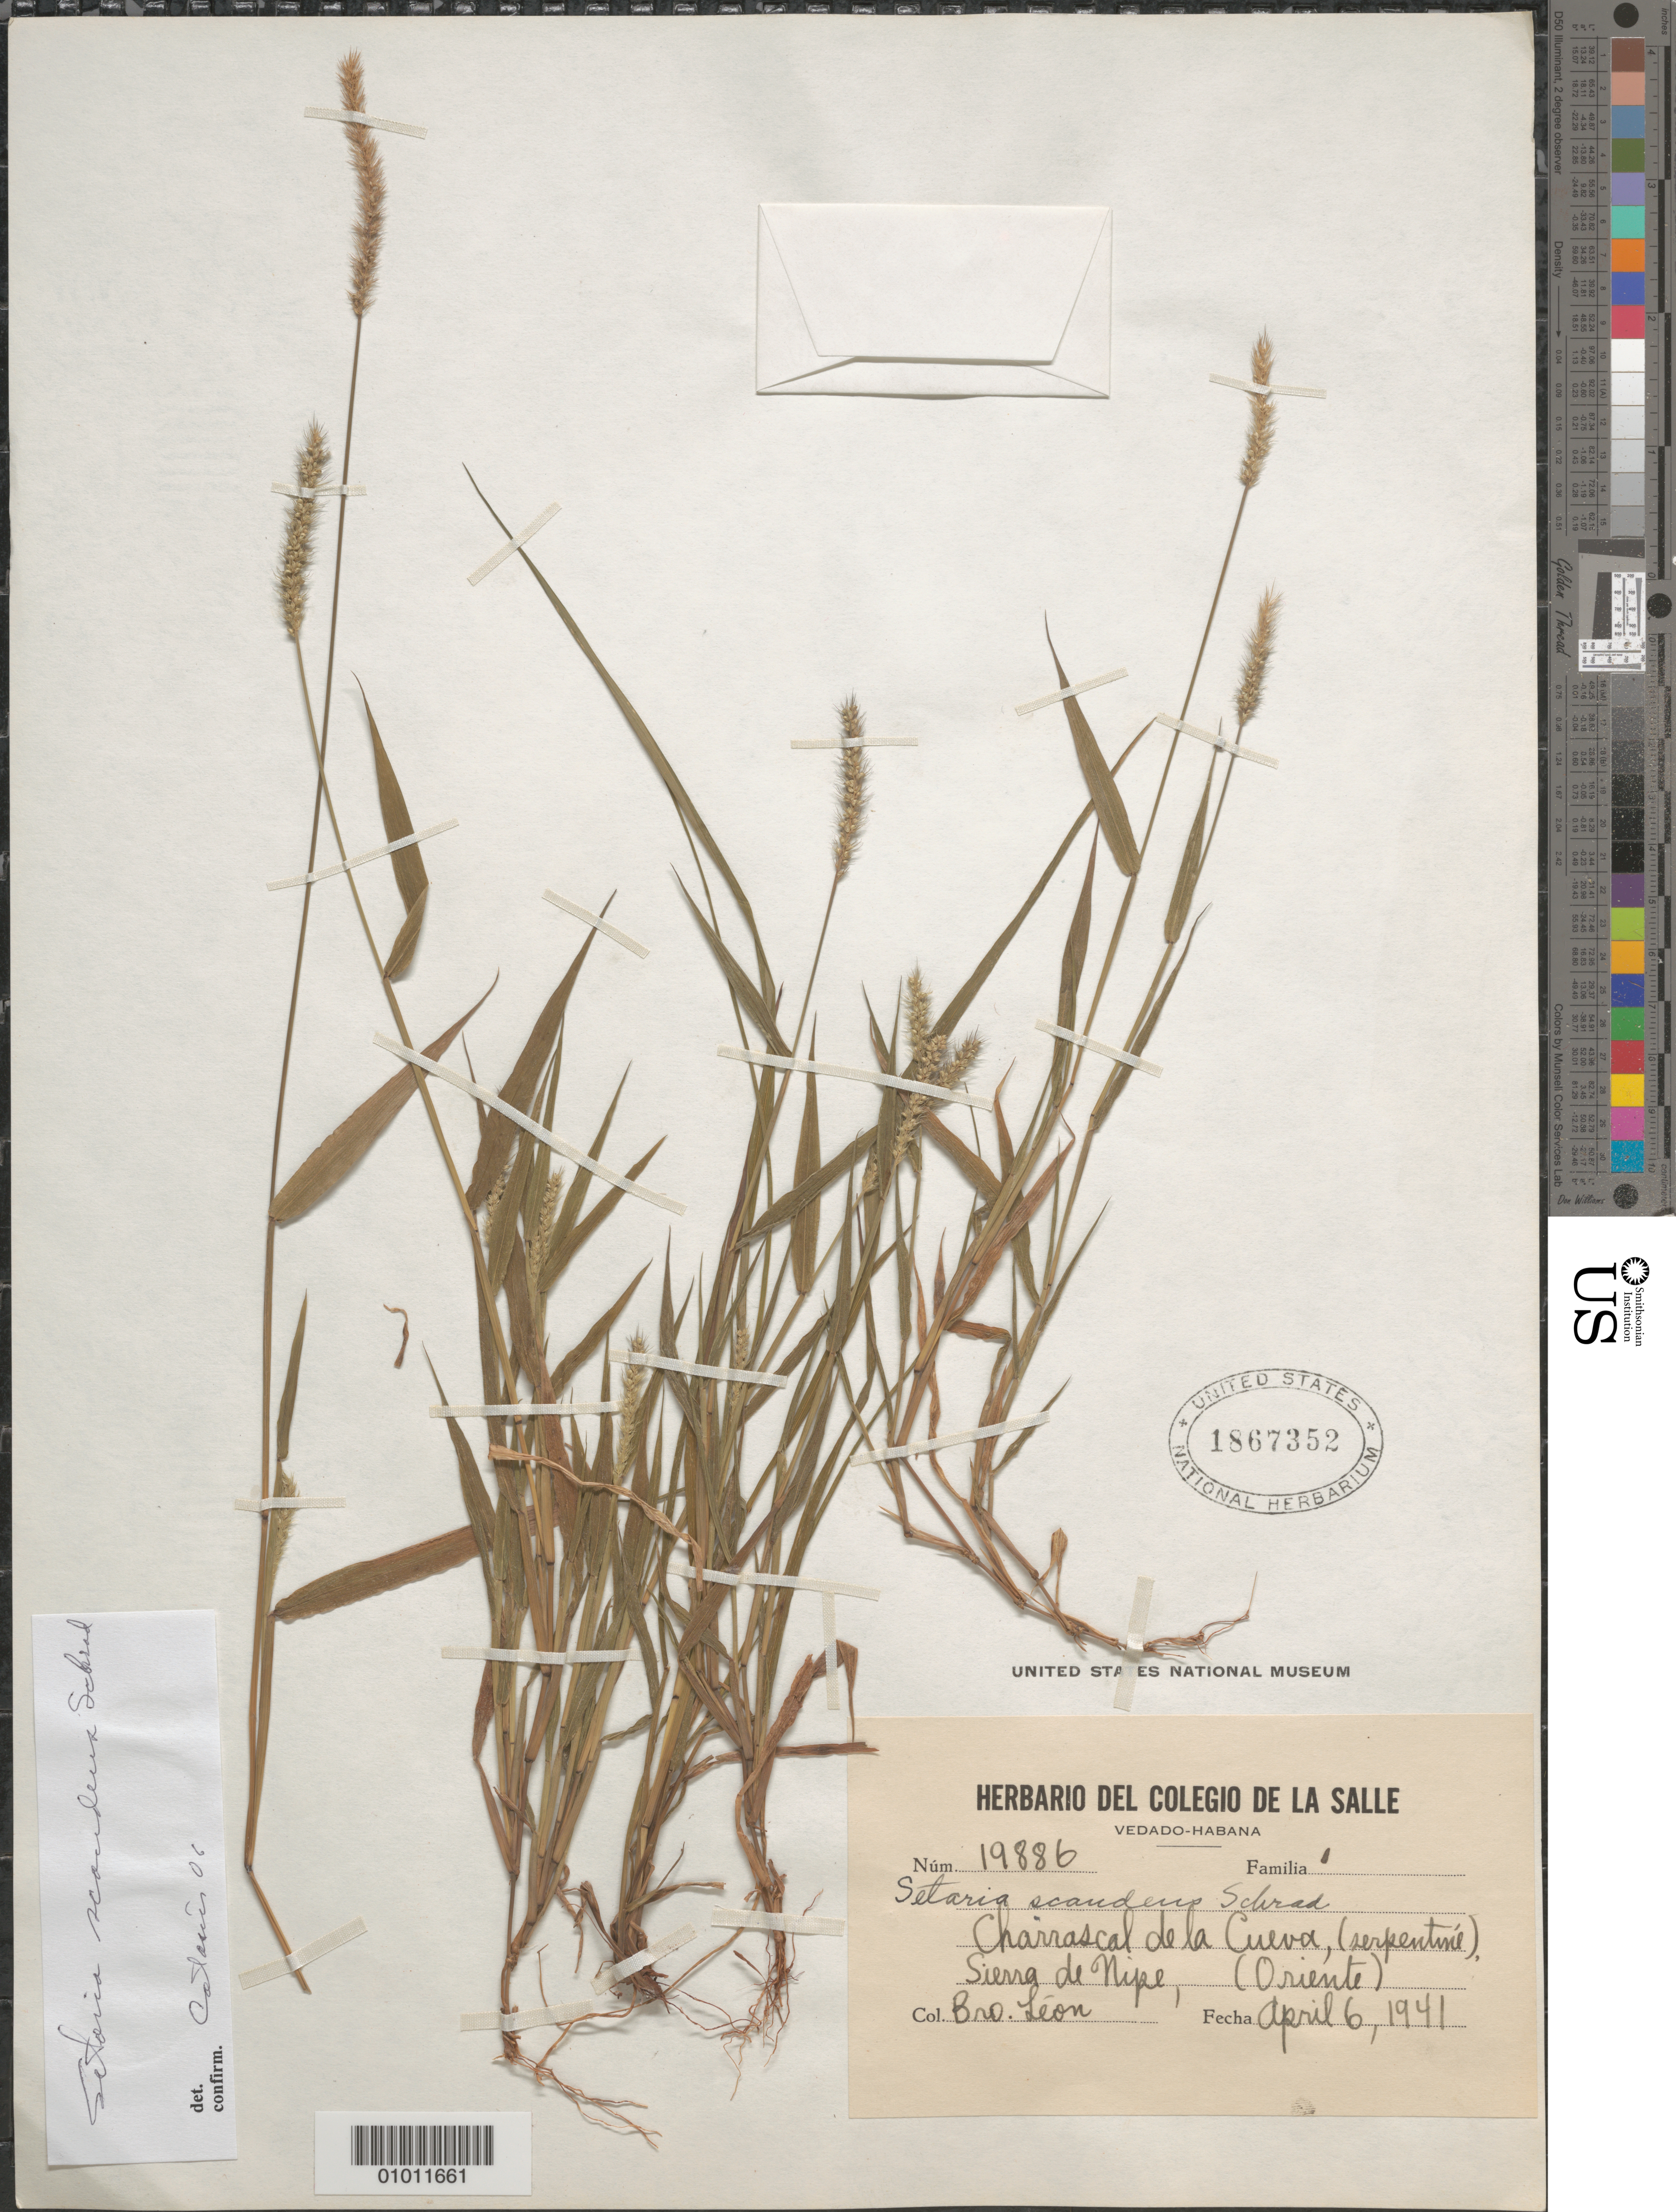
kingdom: Plantae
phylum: Tracheophyta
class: Liliopsida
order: Poales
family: Poaceae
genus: Setaria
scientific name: Setaria scandens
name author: Schrad.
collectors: Bro. León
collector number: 19886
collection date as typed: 06 Apr 1941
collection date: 1941-04-06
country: Cuba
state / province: Oriente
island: Cuba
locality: Charrascal de la Cueva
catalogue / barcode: US 1867352